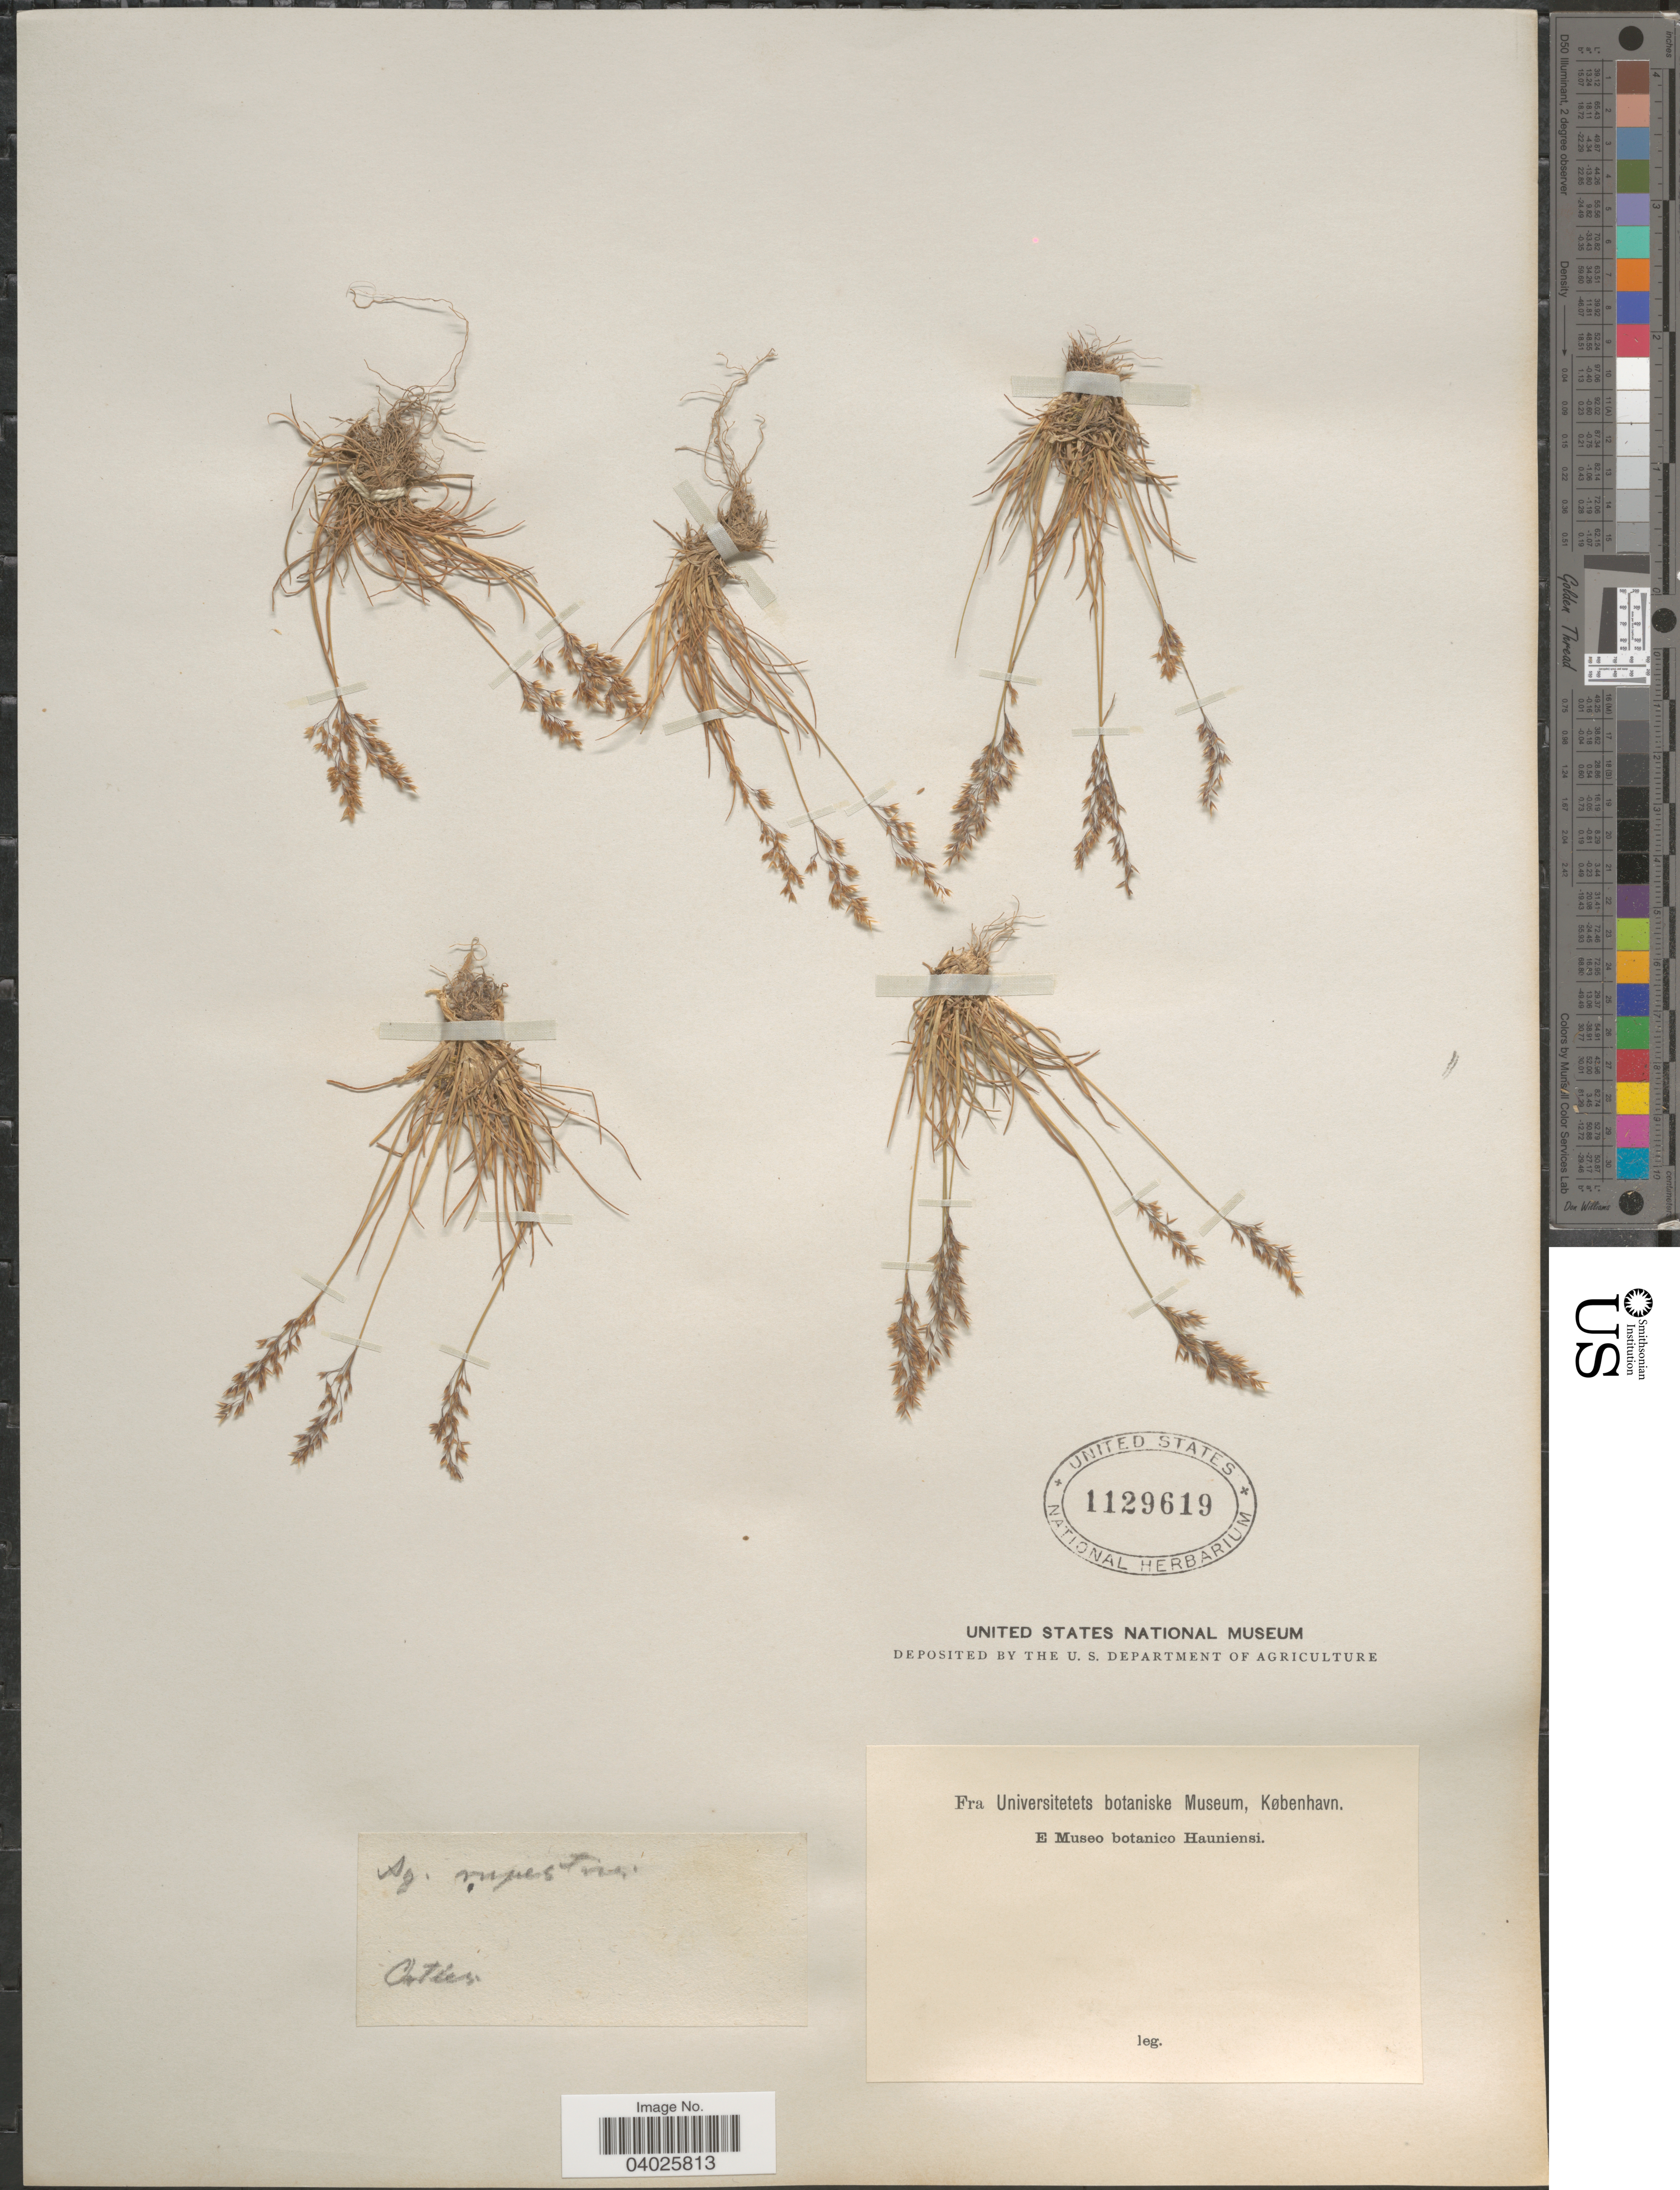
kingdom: Plantae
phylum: Tracheophyta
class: Liliopsida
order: Poales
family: Poaceae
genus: Agrostis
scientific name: Agrostis rupestris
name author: All.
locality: Ag. rupestris.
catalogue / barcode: US 1129619